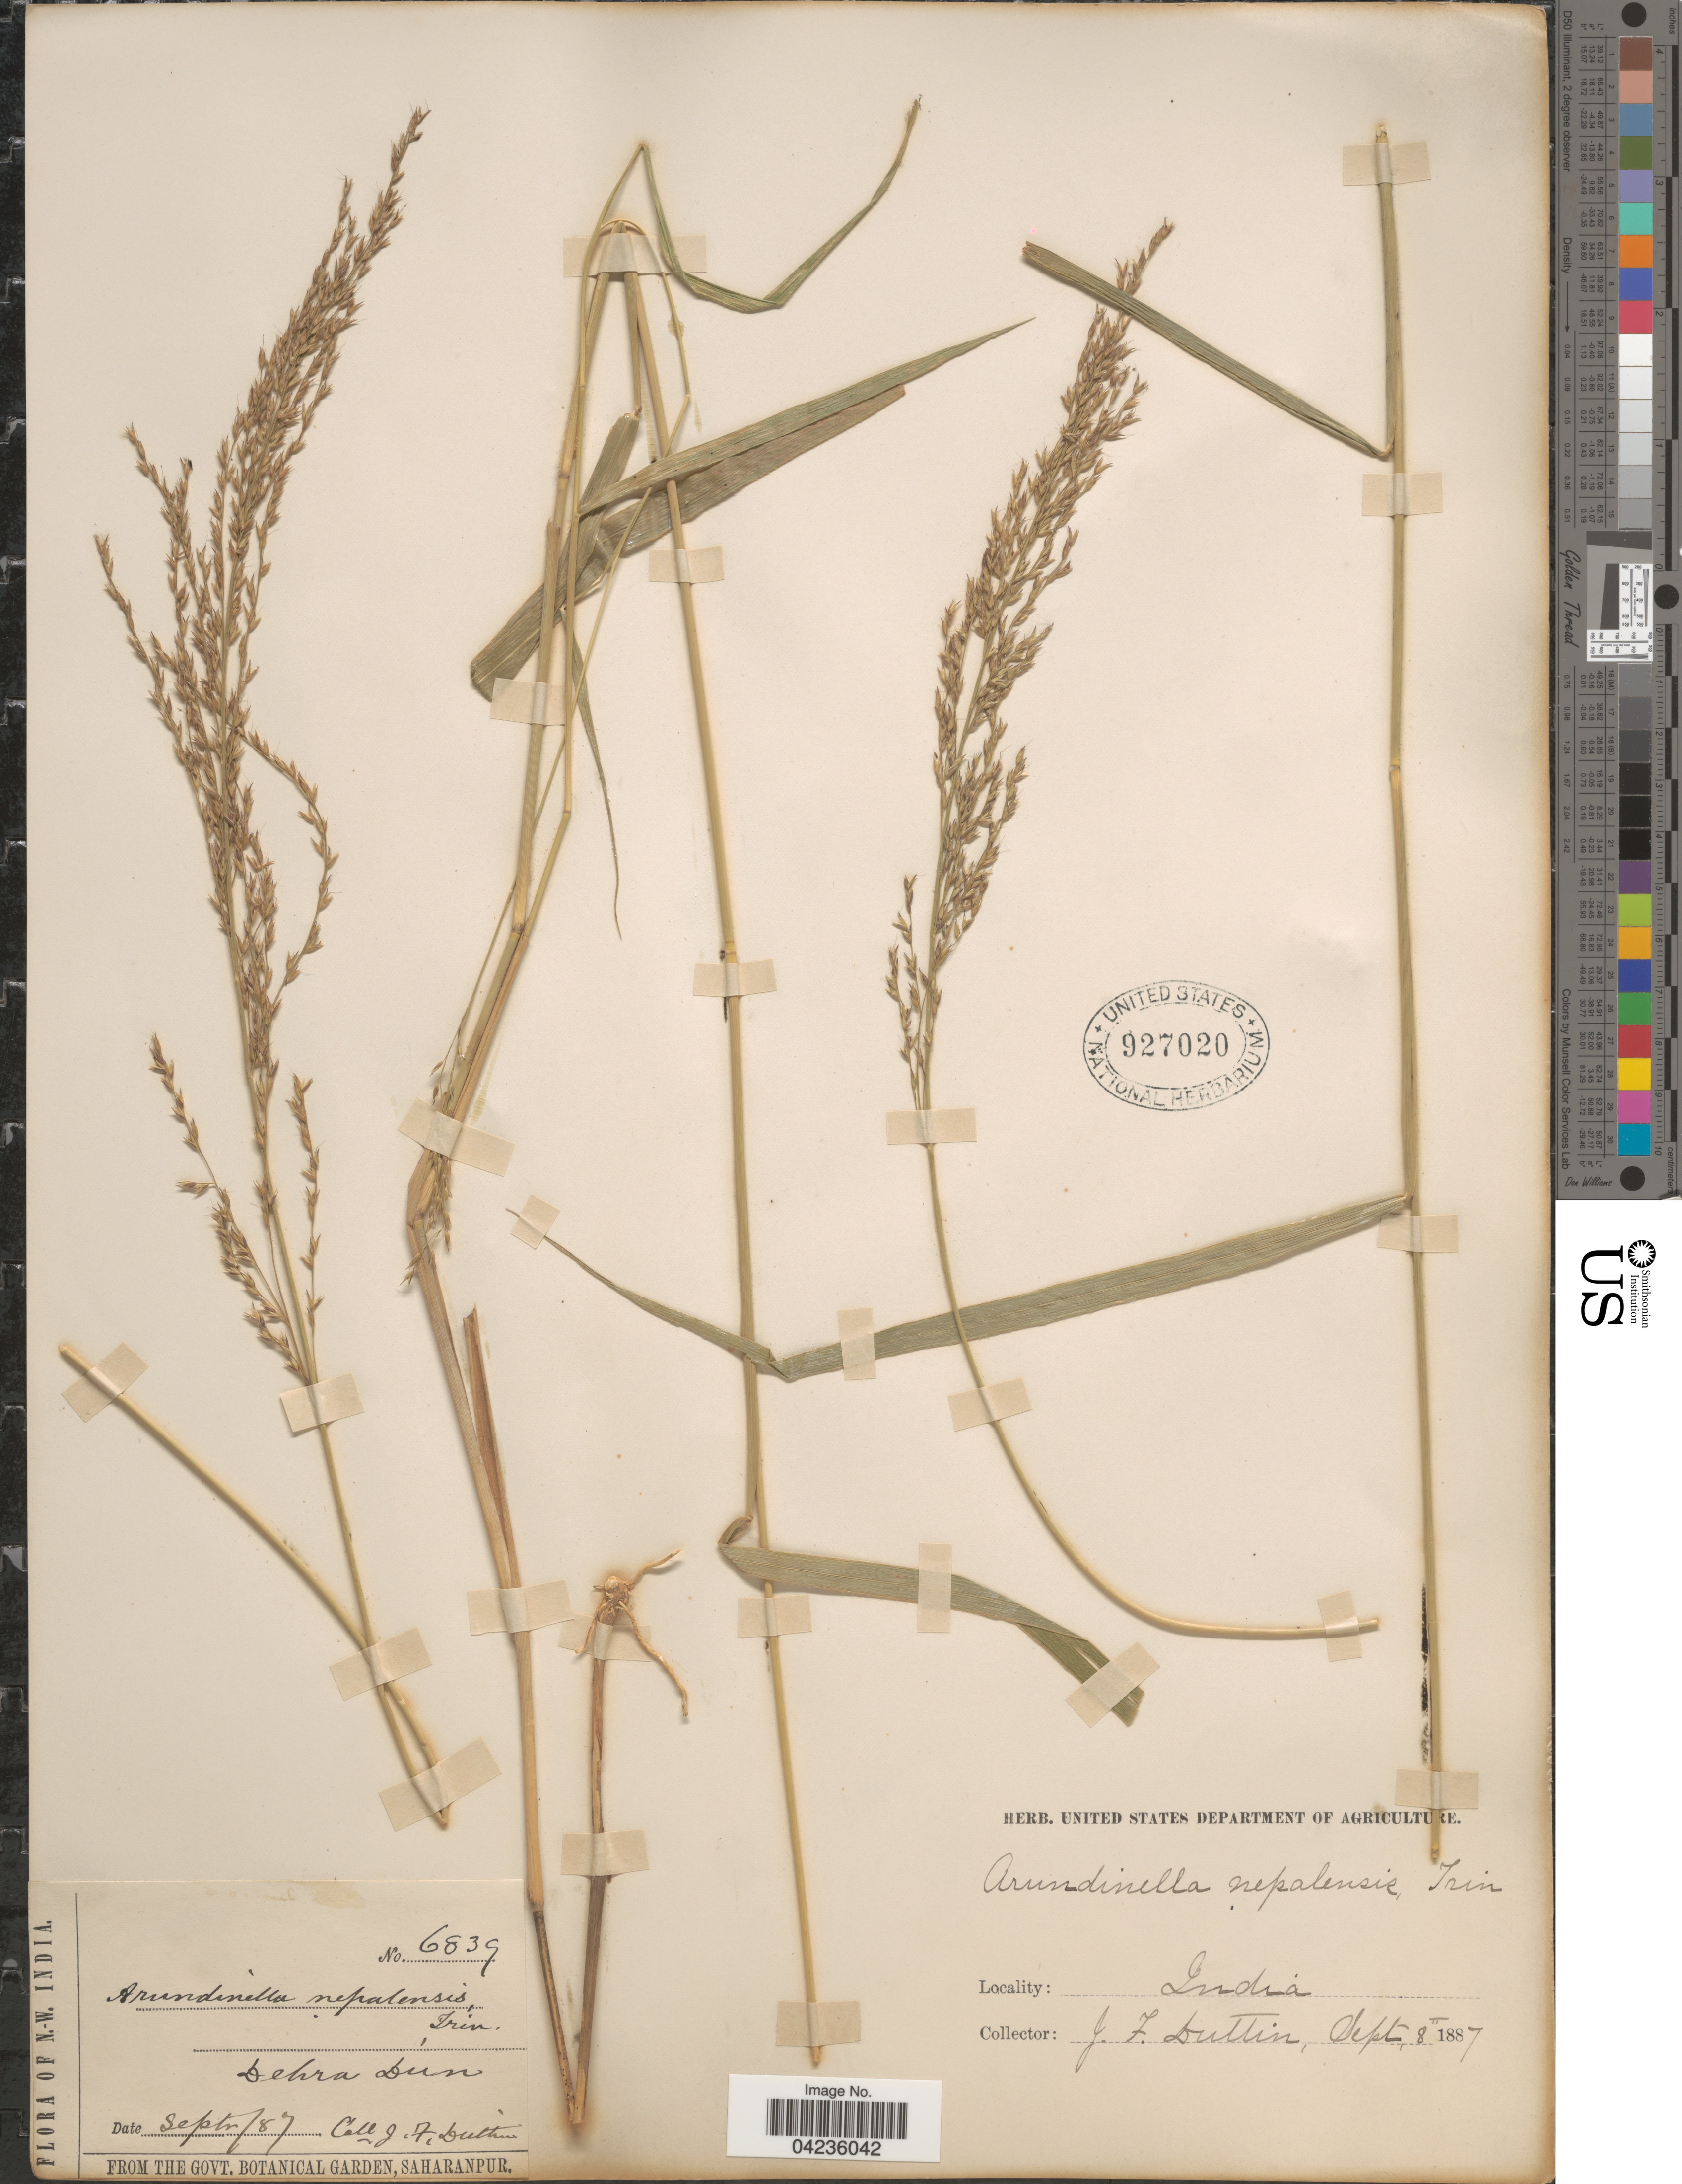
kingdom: Plantae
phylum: Tracheophyta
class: Liliopsida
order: Poales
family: Poaceae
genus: Arundinella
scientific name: Arundinella nepalensis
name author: Trin.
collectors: J. F. Duthie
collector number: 6839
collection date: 1887-09-08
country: India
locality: N.-W. India. Dehra Dun.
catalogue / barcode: US 927020